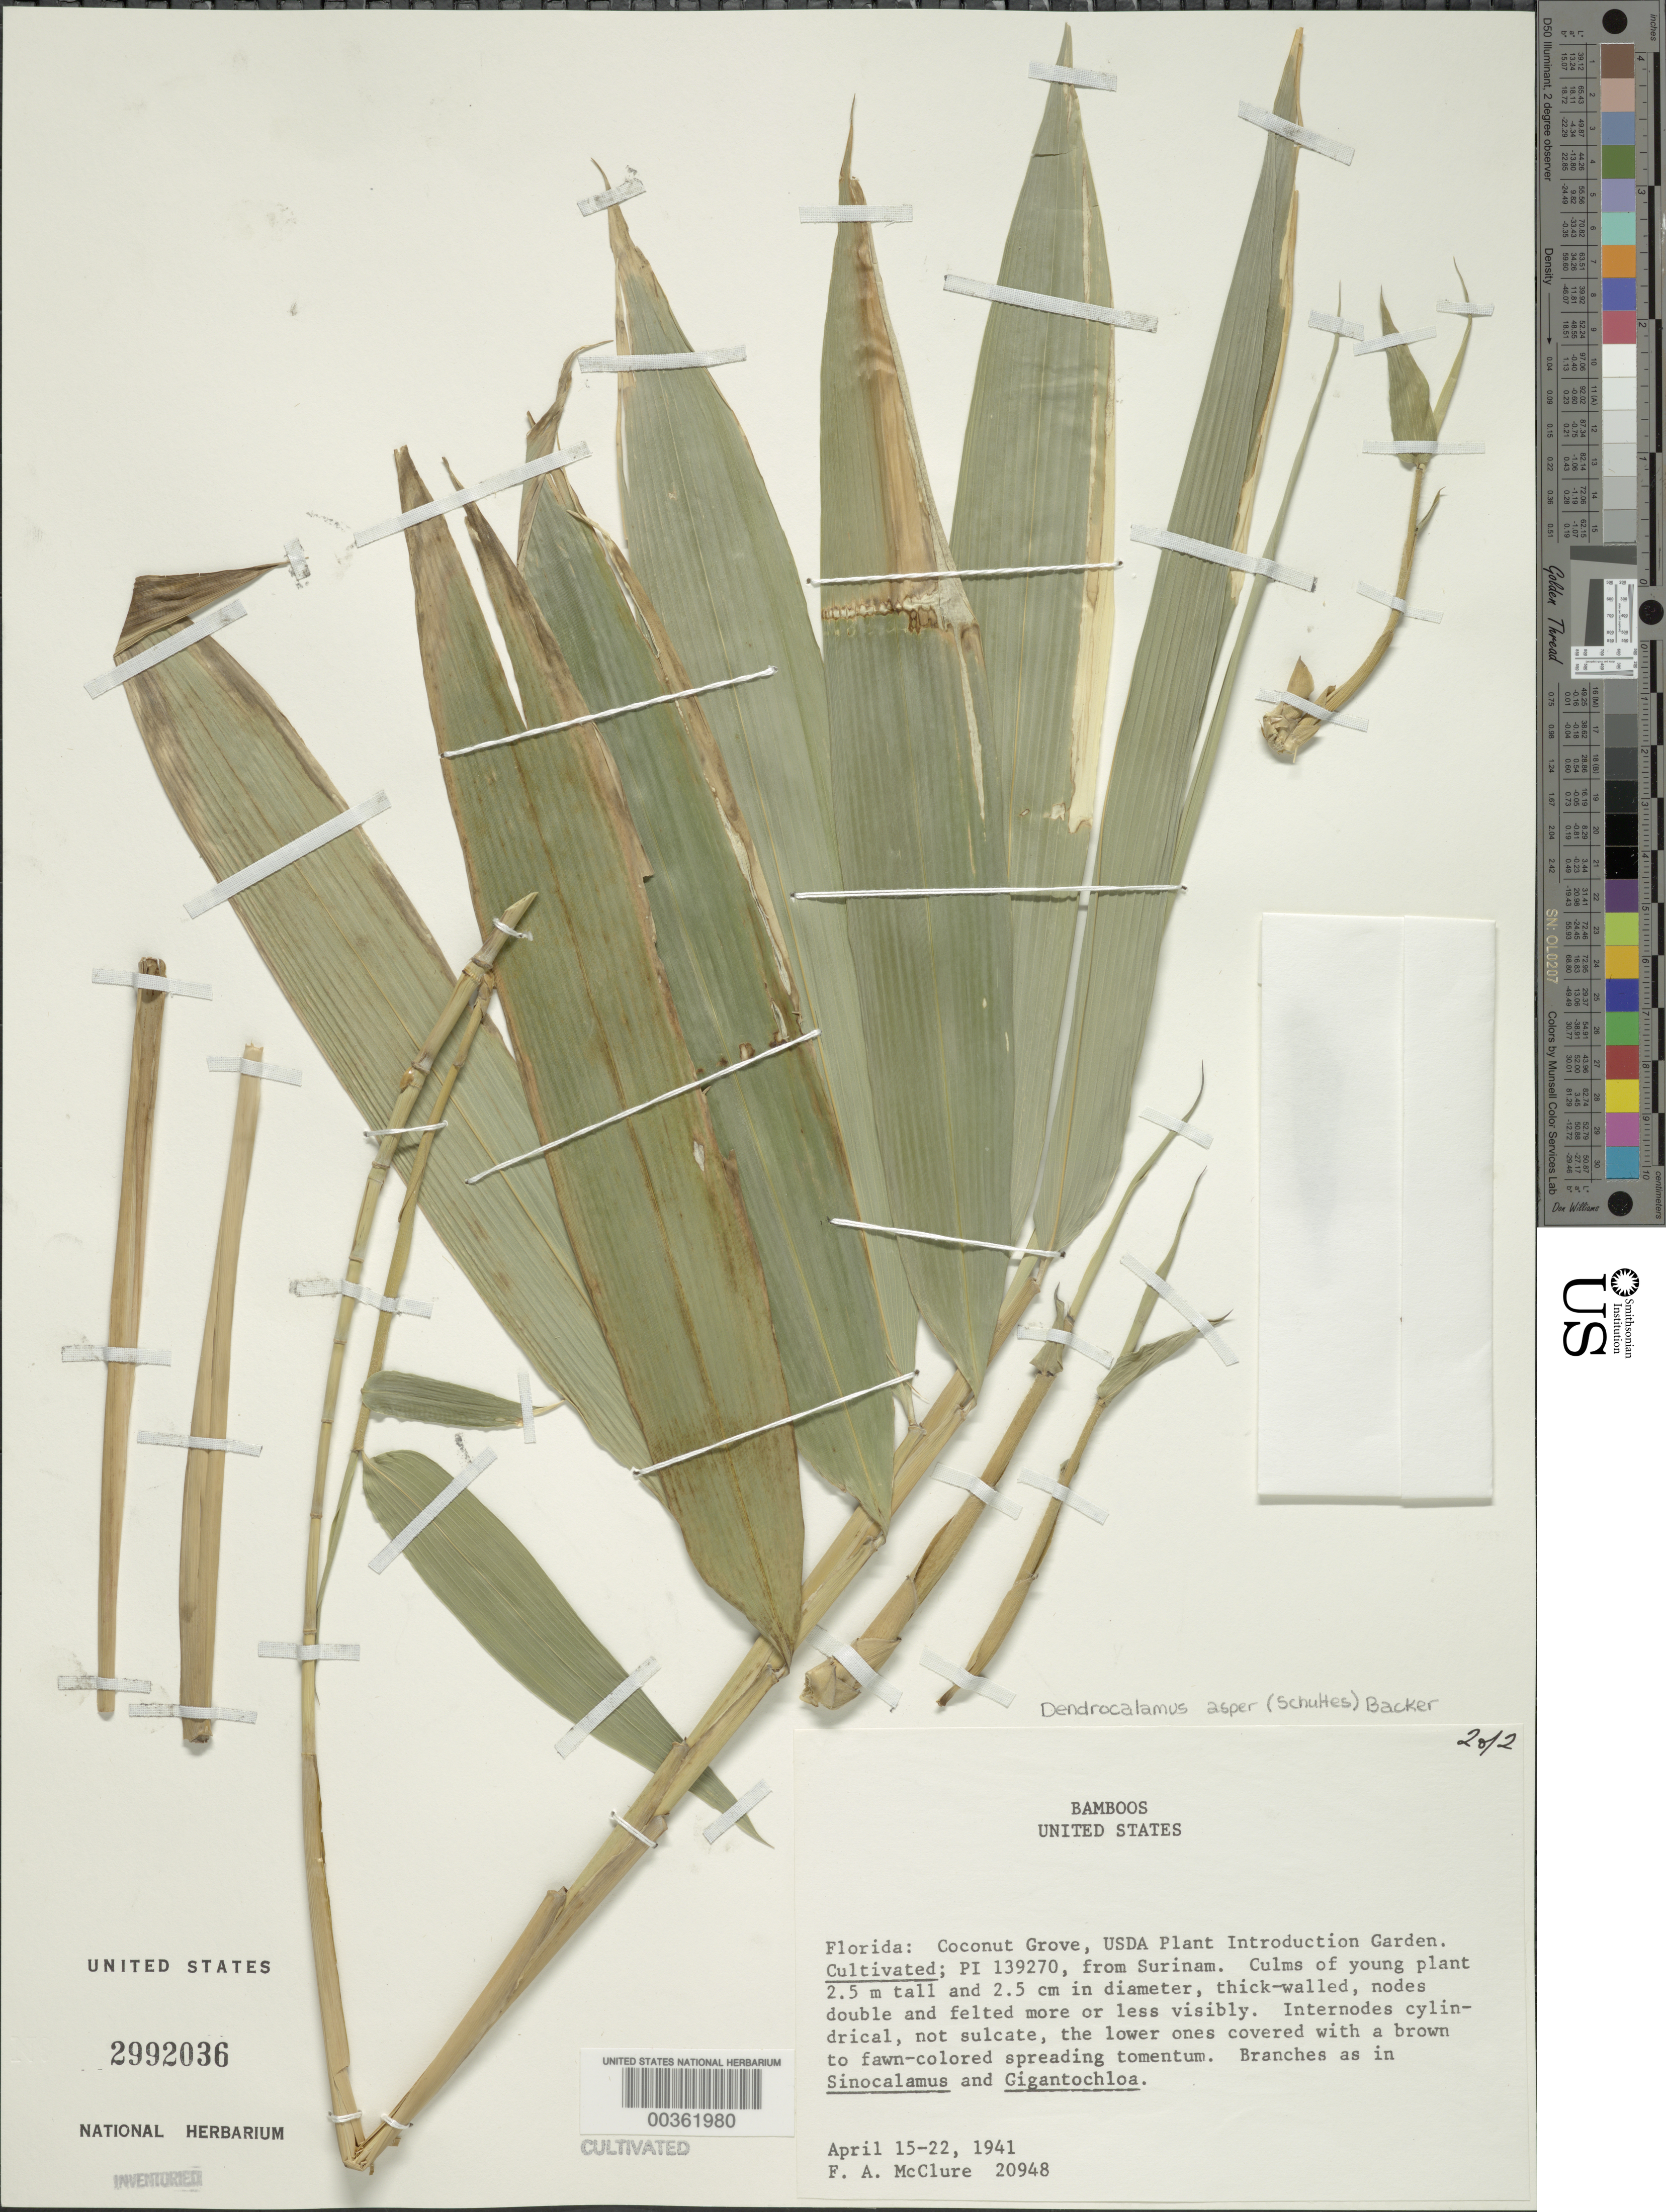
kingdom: Plantae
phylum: Tracheophyta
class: Liliopsida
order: Poales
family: Poaceae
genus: Dendrocalamus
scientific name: Dendrocalamus asper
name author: (Schult. & Schult. f.) Backer ex K. Heyne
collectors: F. A. McClure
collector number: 20948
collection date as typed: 15 Apr 1941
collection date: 1941-04-15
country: United States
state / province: Florida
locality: Coconut Grove, USDA, Plant Introduction Garden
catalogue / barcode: US 2992036